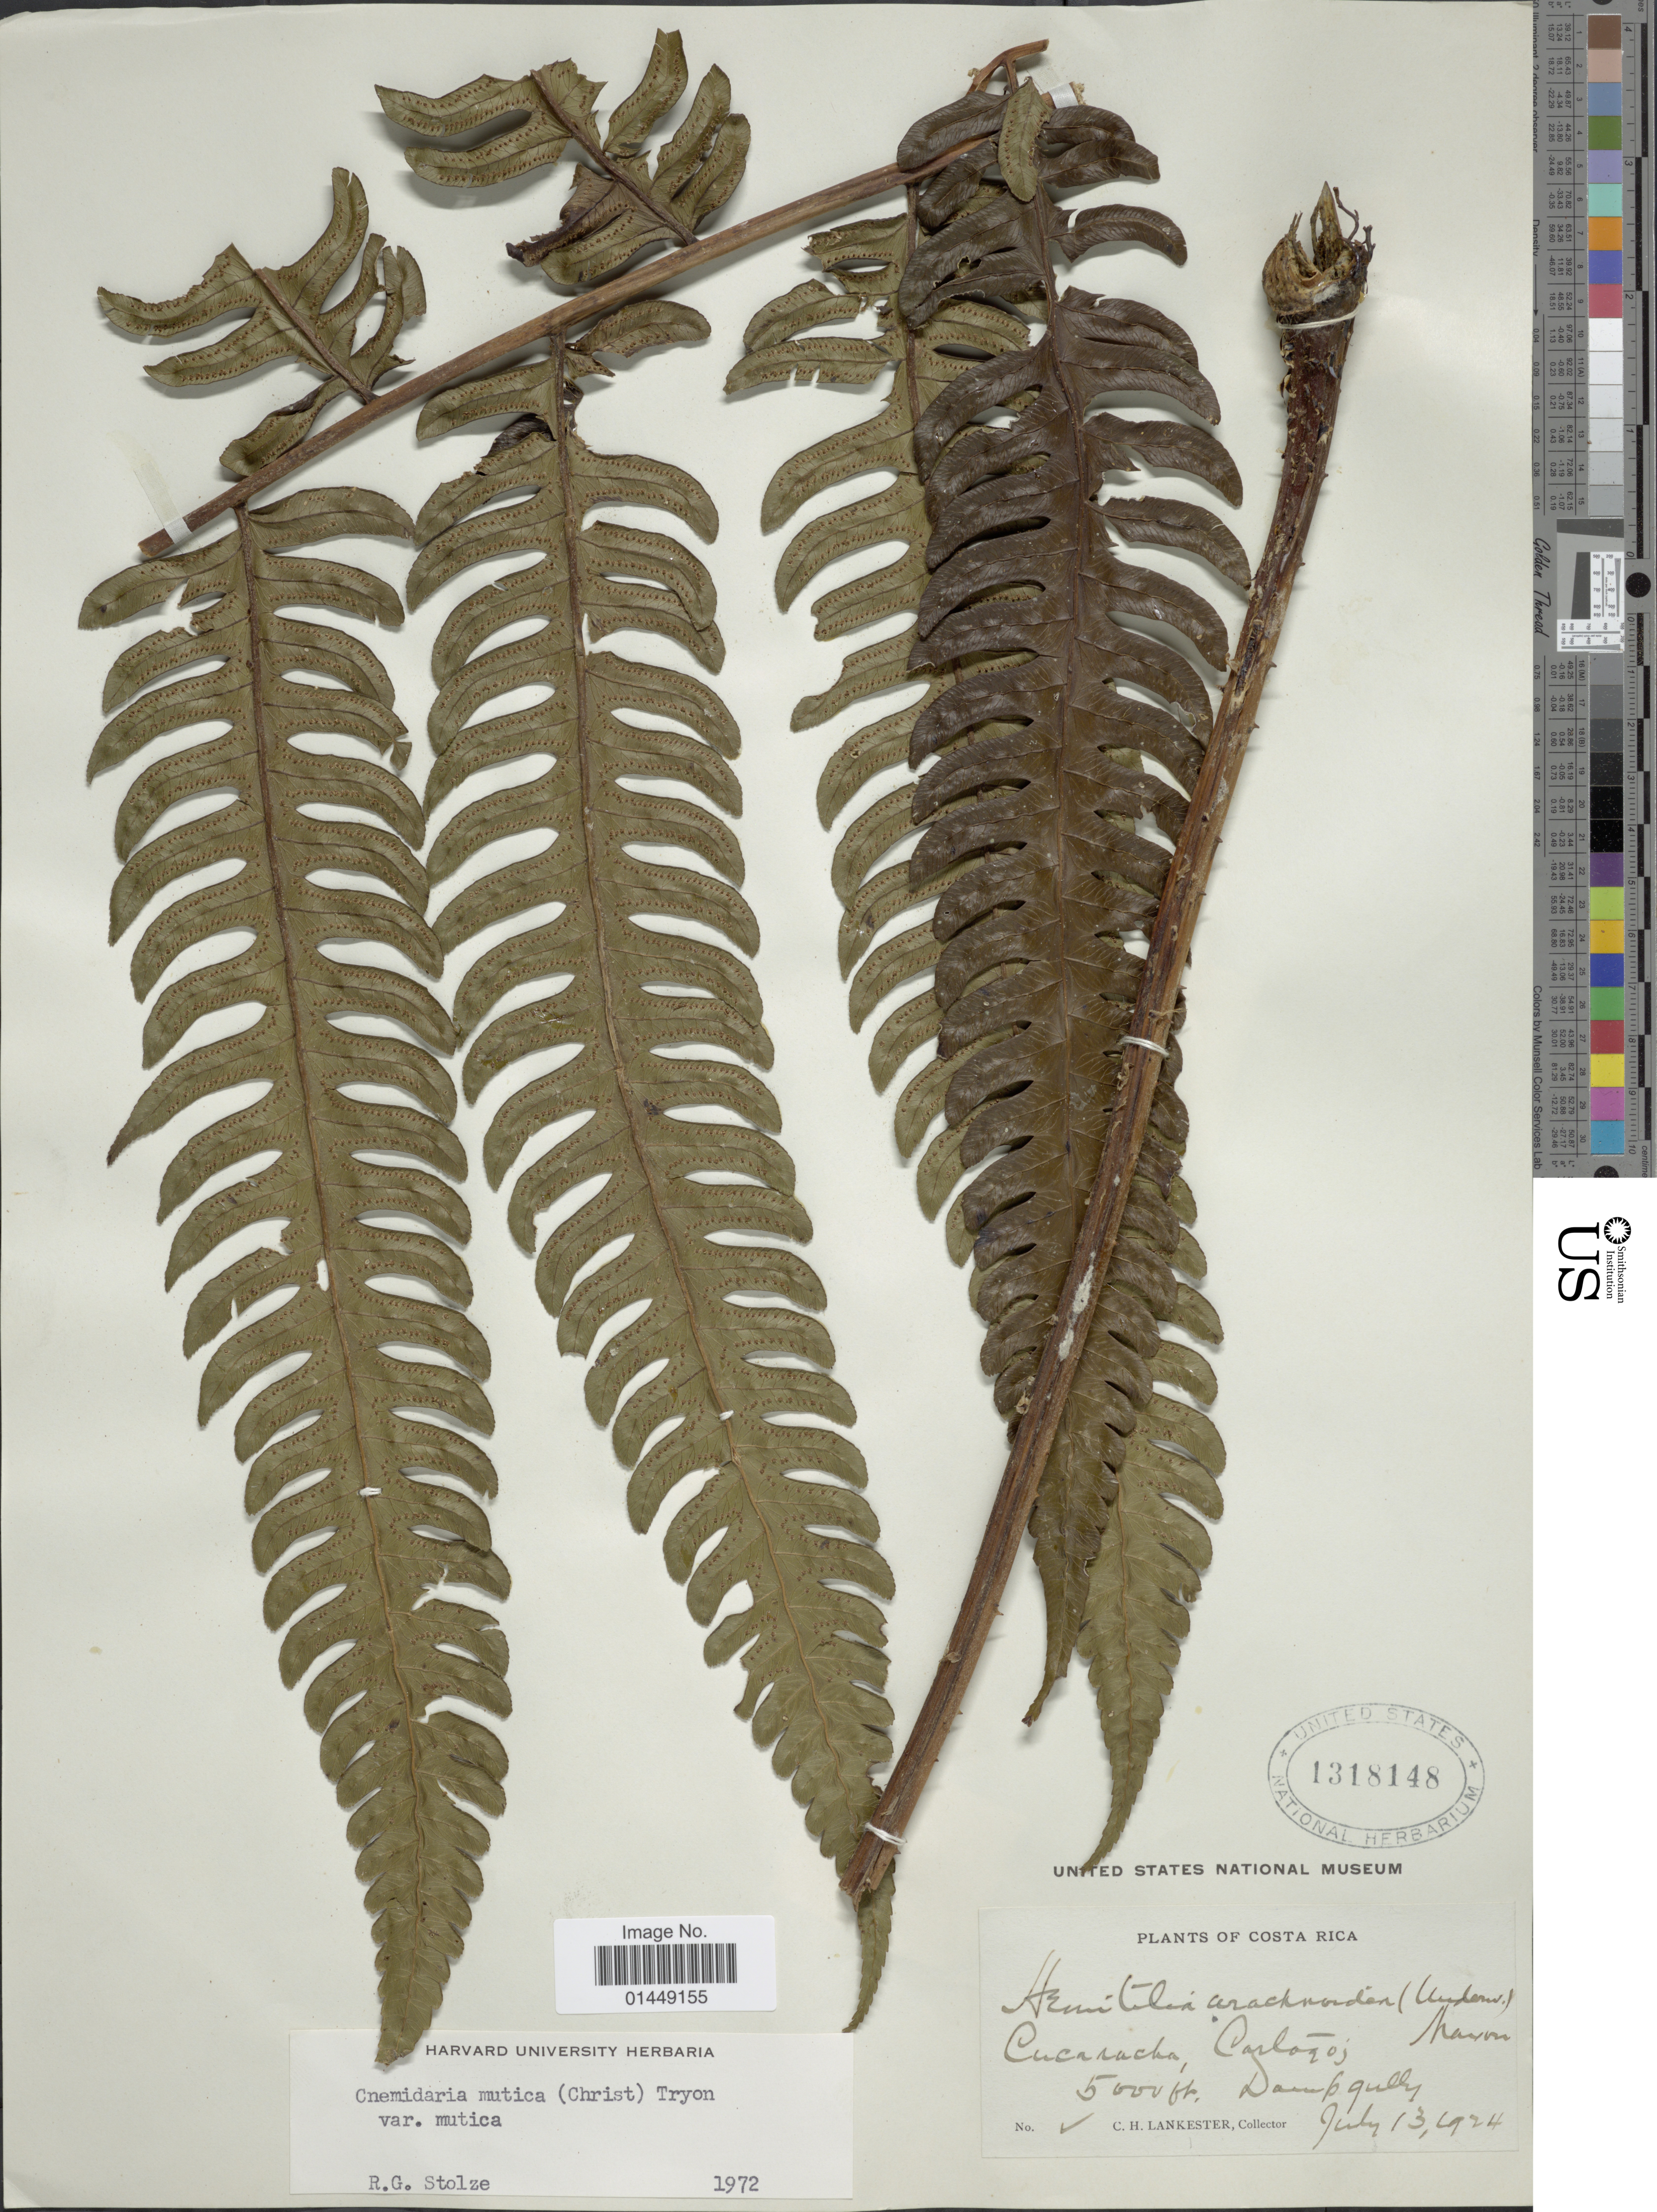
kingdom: Plantae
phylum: Tracheophyta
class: Polypodiopsida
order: Cyatheales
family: Cyatheaceae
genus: Cyathea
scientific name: Cyathea mutica var. mutica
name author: (Christ) Domin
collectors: C. H. Lankester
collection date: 1924-07-13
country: Costa Rica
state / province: Cartago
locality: Cucaracha, Cartago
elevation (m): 1524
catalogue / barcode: US 1318148